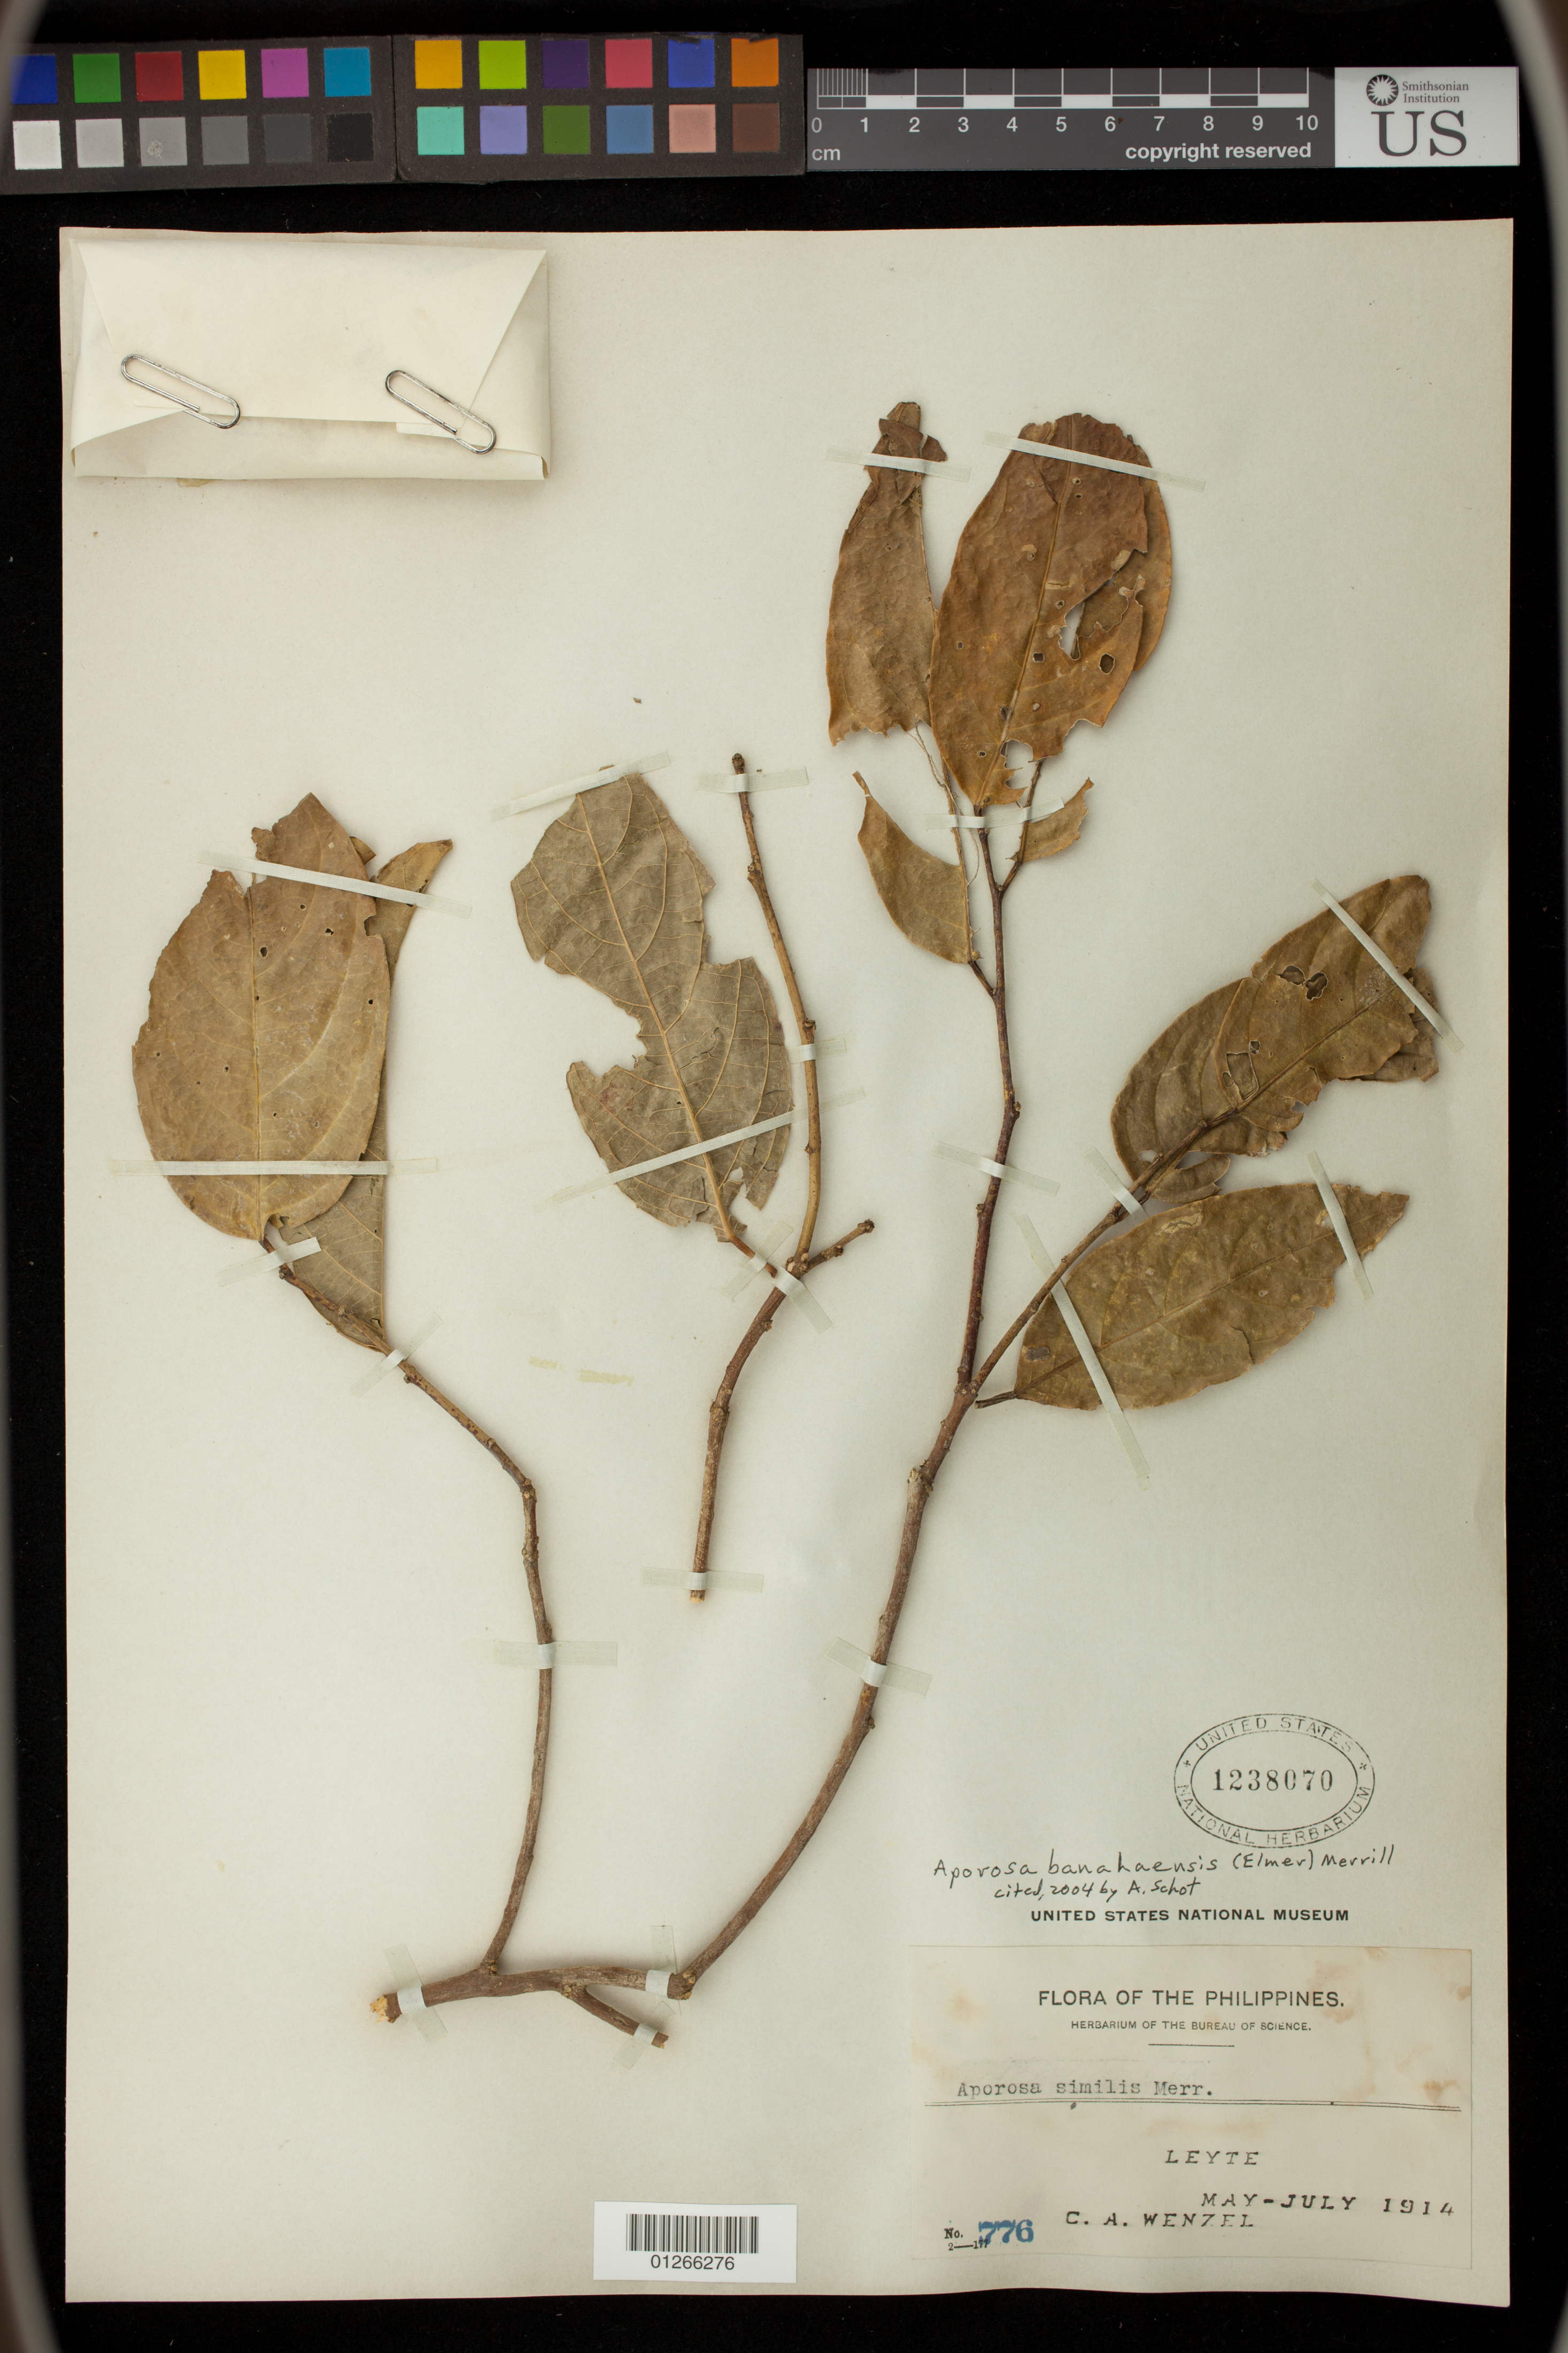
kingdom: Plantae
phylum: Tracheophyta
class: Magnoliopsida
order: Malpighiales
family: Phyllanthaceae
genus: Aporosa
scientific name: Aporosa banahaensis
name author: (Elmer) Merr.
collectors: C. Wenzel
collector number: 776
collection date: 1914-05/1914-07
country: Philippines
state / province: Eastern Visayas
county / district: Leyte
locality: Leyte